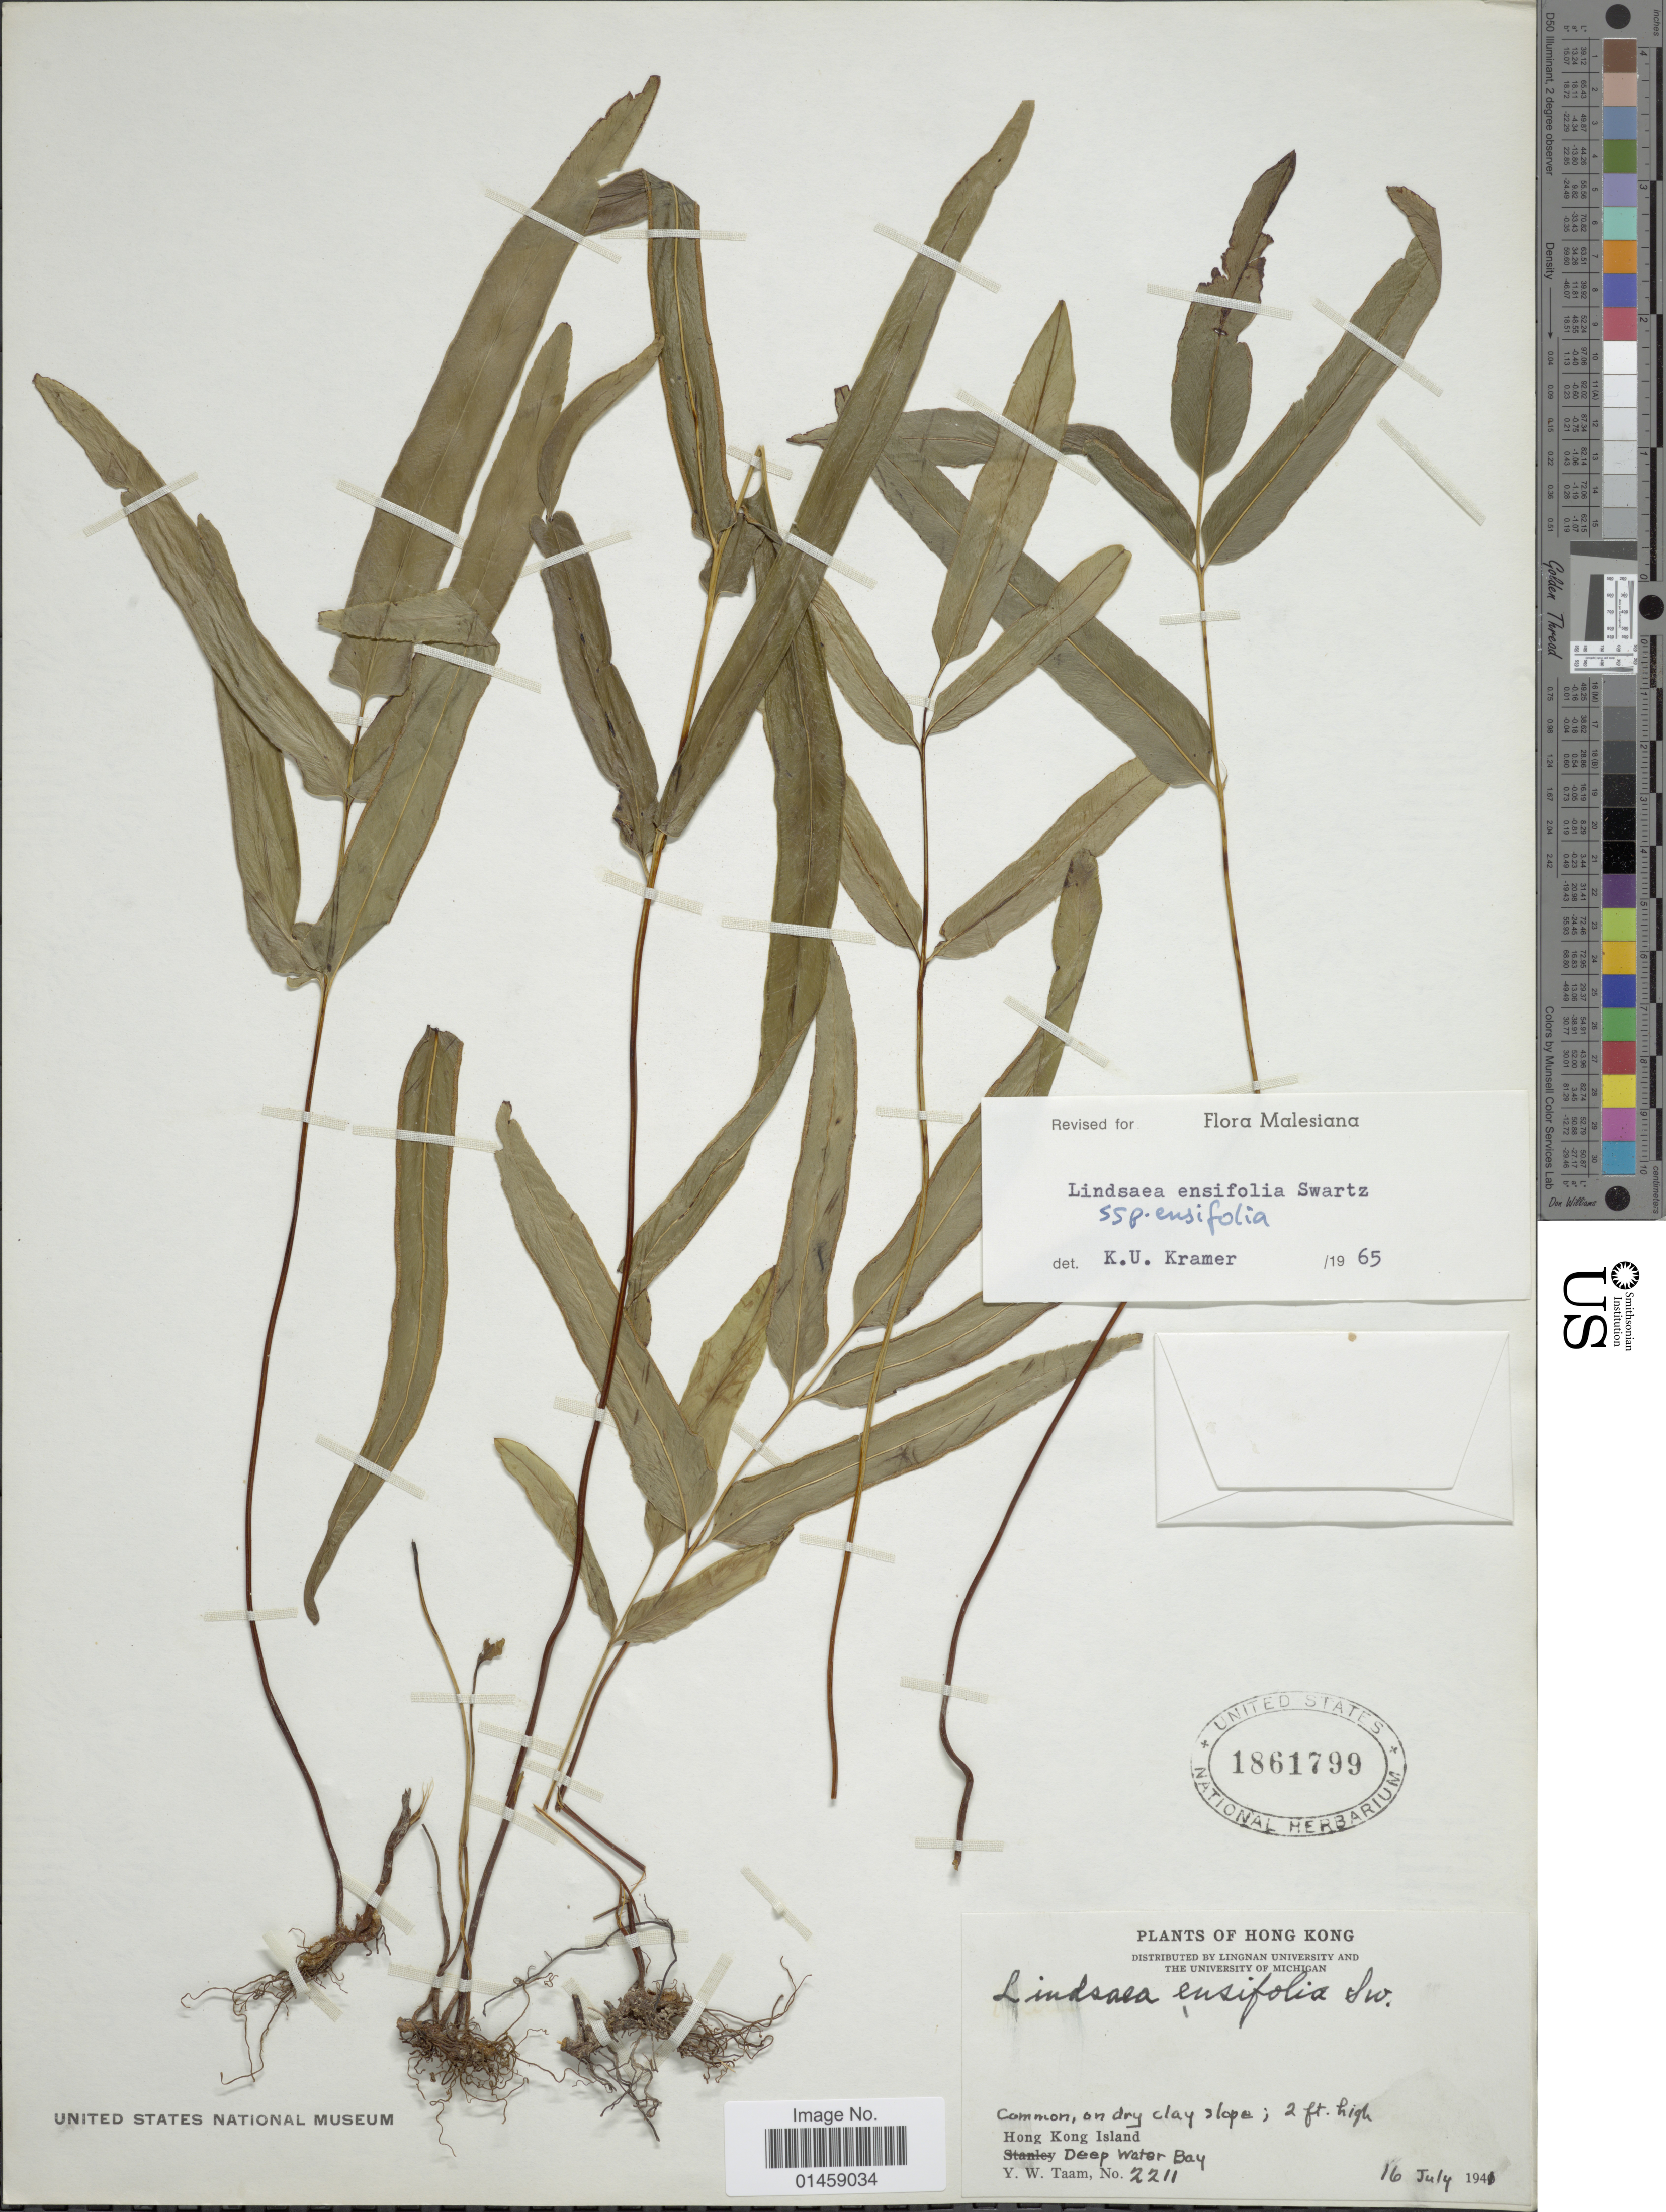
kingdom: Plantae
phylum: Tracheophyta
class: Polypodiopsida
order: Polypodiales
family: Lindsaeaceae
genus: Lindsaea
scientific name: Lindsaea ensifolia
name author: Sw.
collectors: Y. W. Taam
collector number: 2211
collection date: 1941-07-16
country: China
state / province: Hong Kong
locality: Hong Kong Island, Deep water bay.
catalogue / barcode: US 1861799